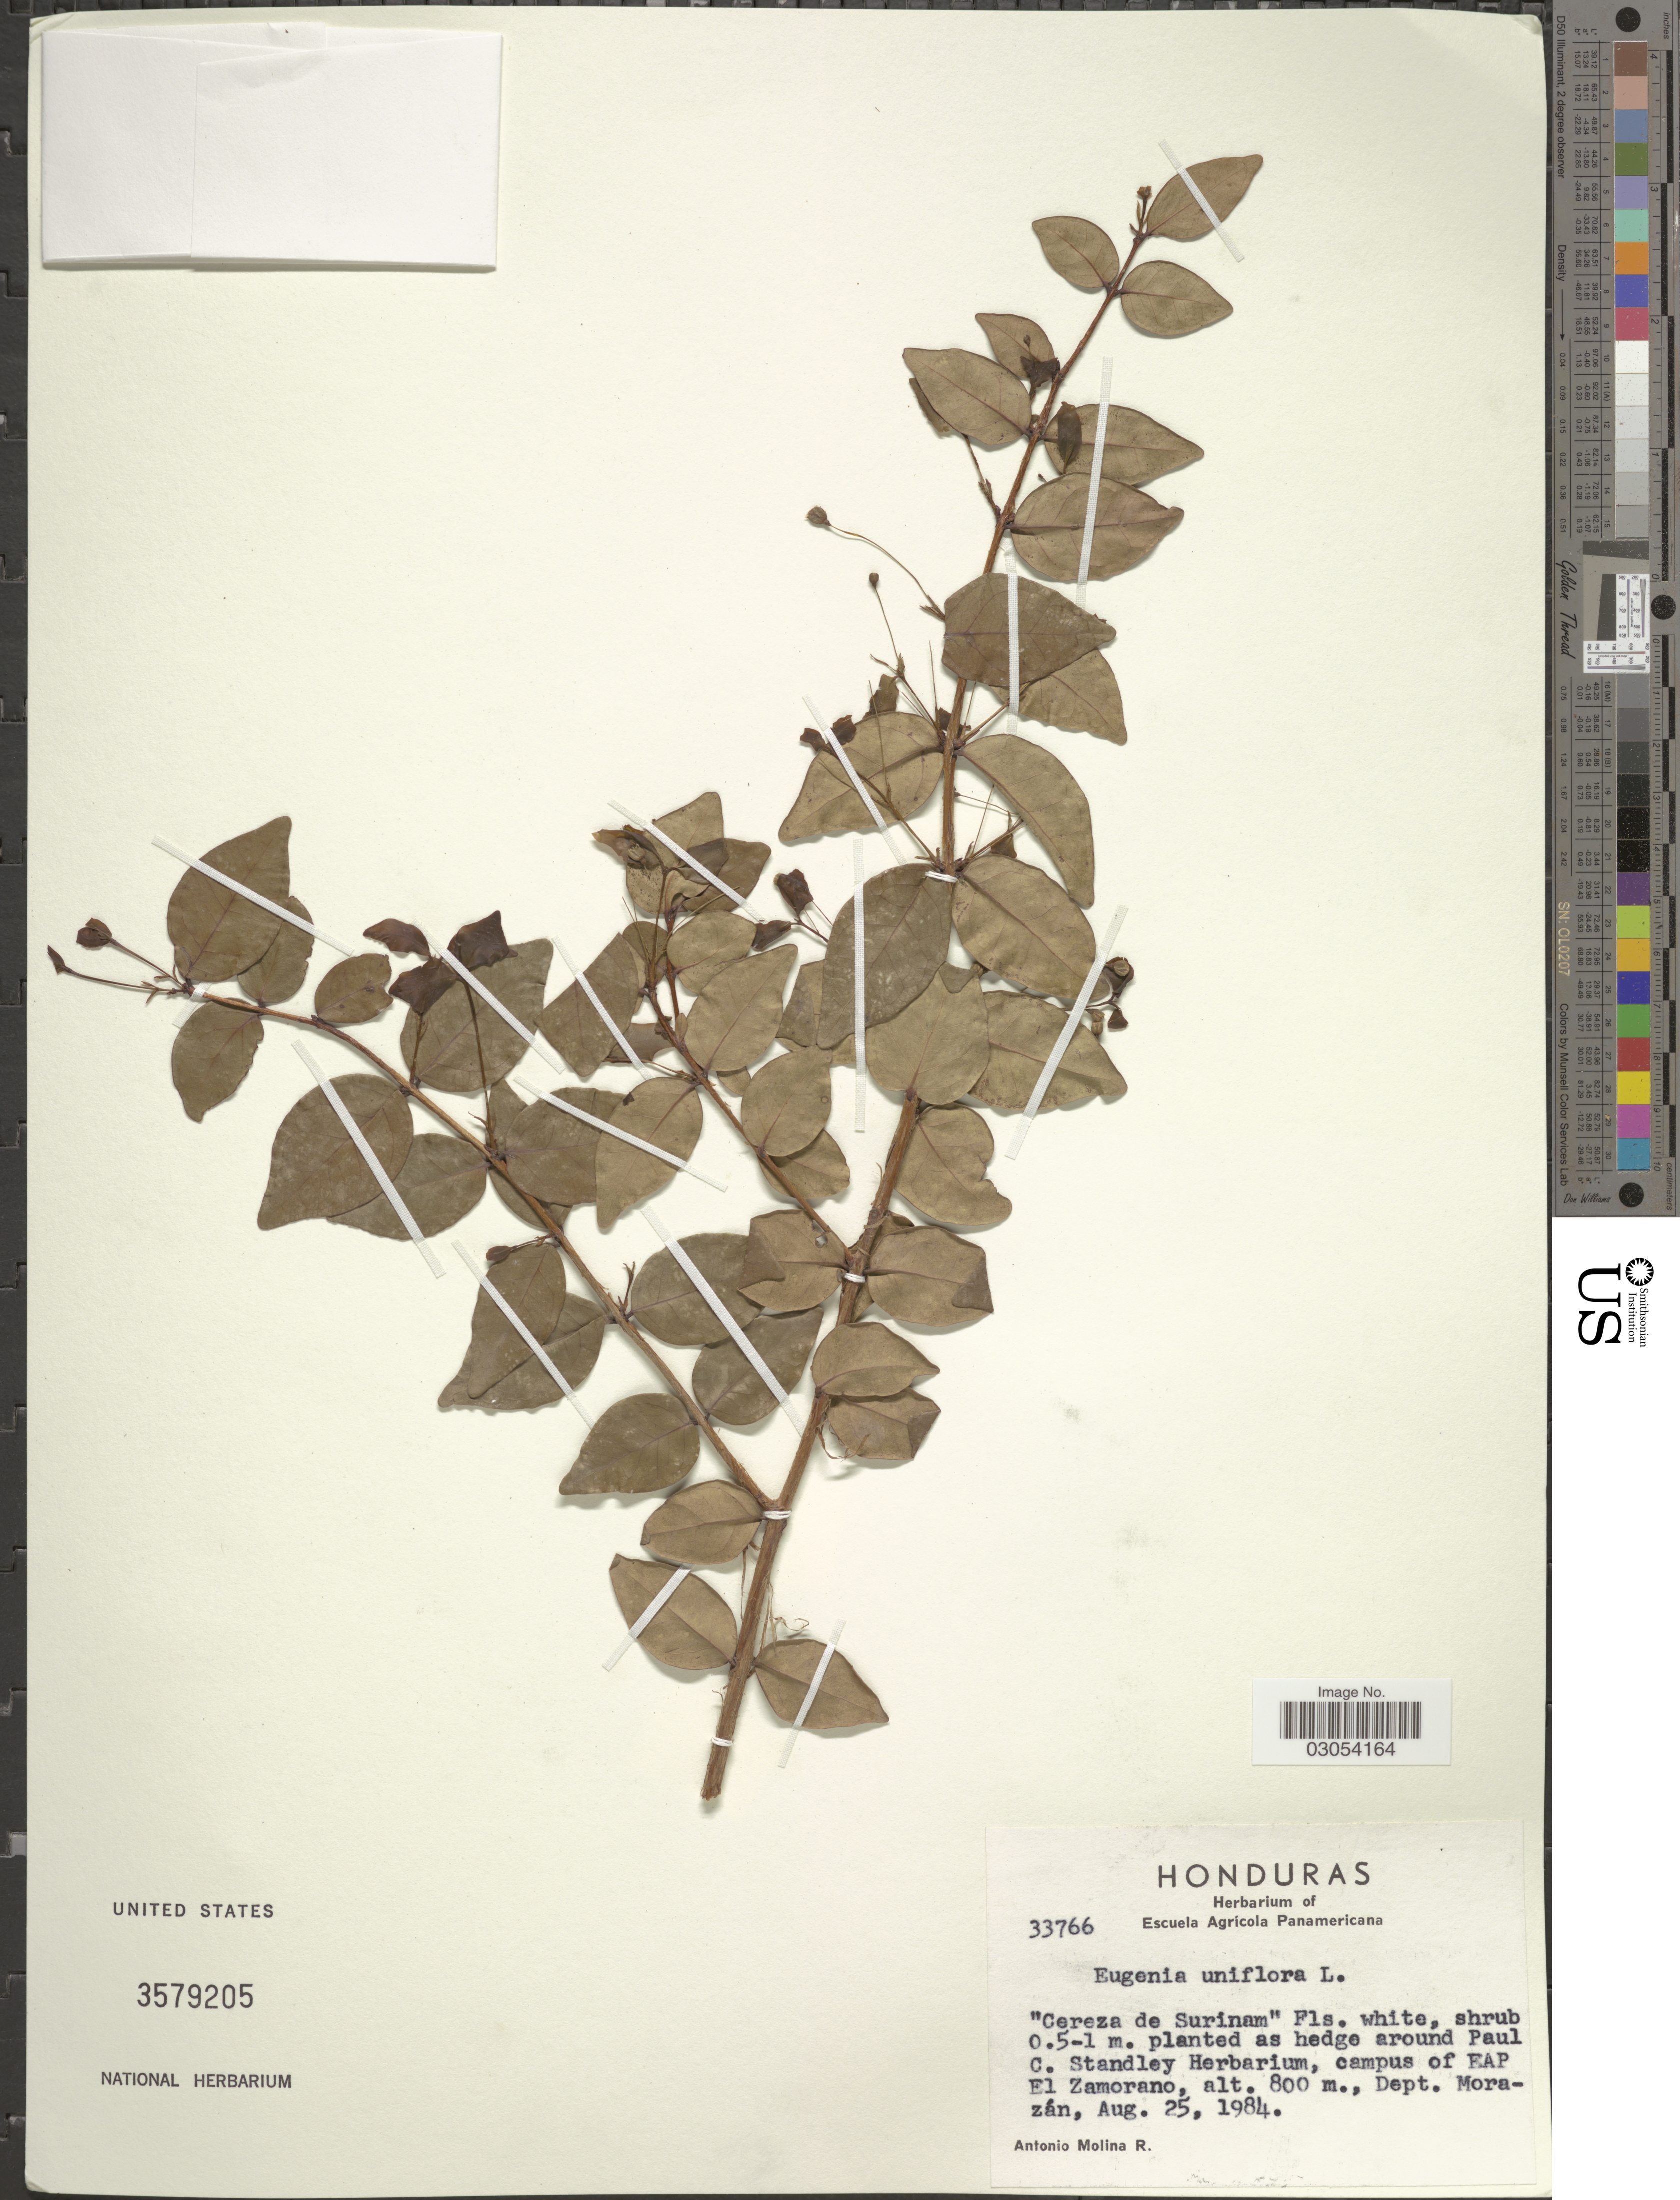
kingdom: Plantae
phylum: Tracheophyta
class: Magnoliopsida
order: Myrtales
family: Myrtaceae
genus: Eugenia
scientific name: Eugenia uniflora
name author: L.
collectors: A. Molina R.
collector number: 33766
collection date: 1984-08-25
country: Honduras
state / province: Fco. Morazán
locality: Around Paul C. Standley Herbarium, campus of EAP El Zamorano, Dept. Morazán.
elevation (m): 800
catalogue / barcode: US 3579205